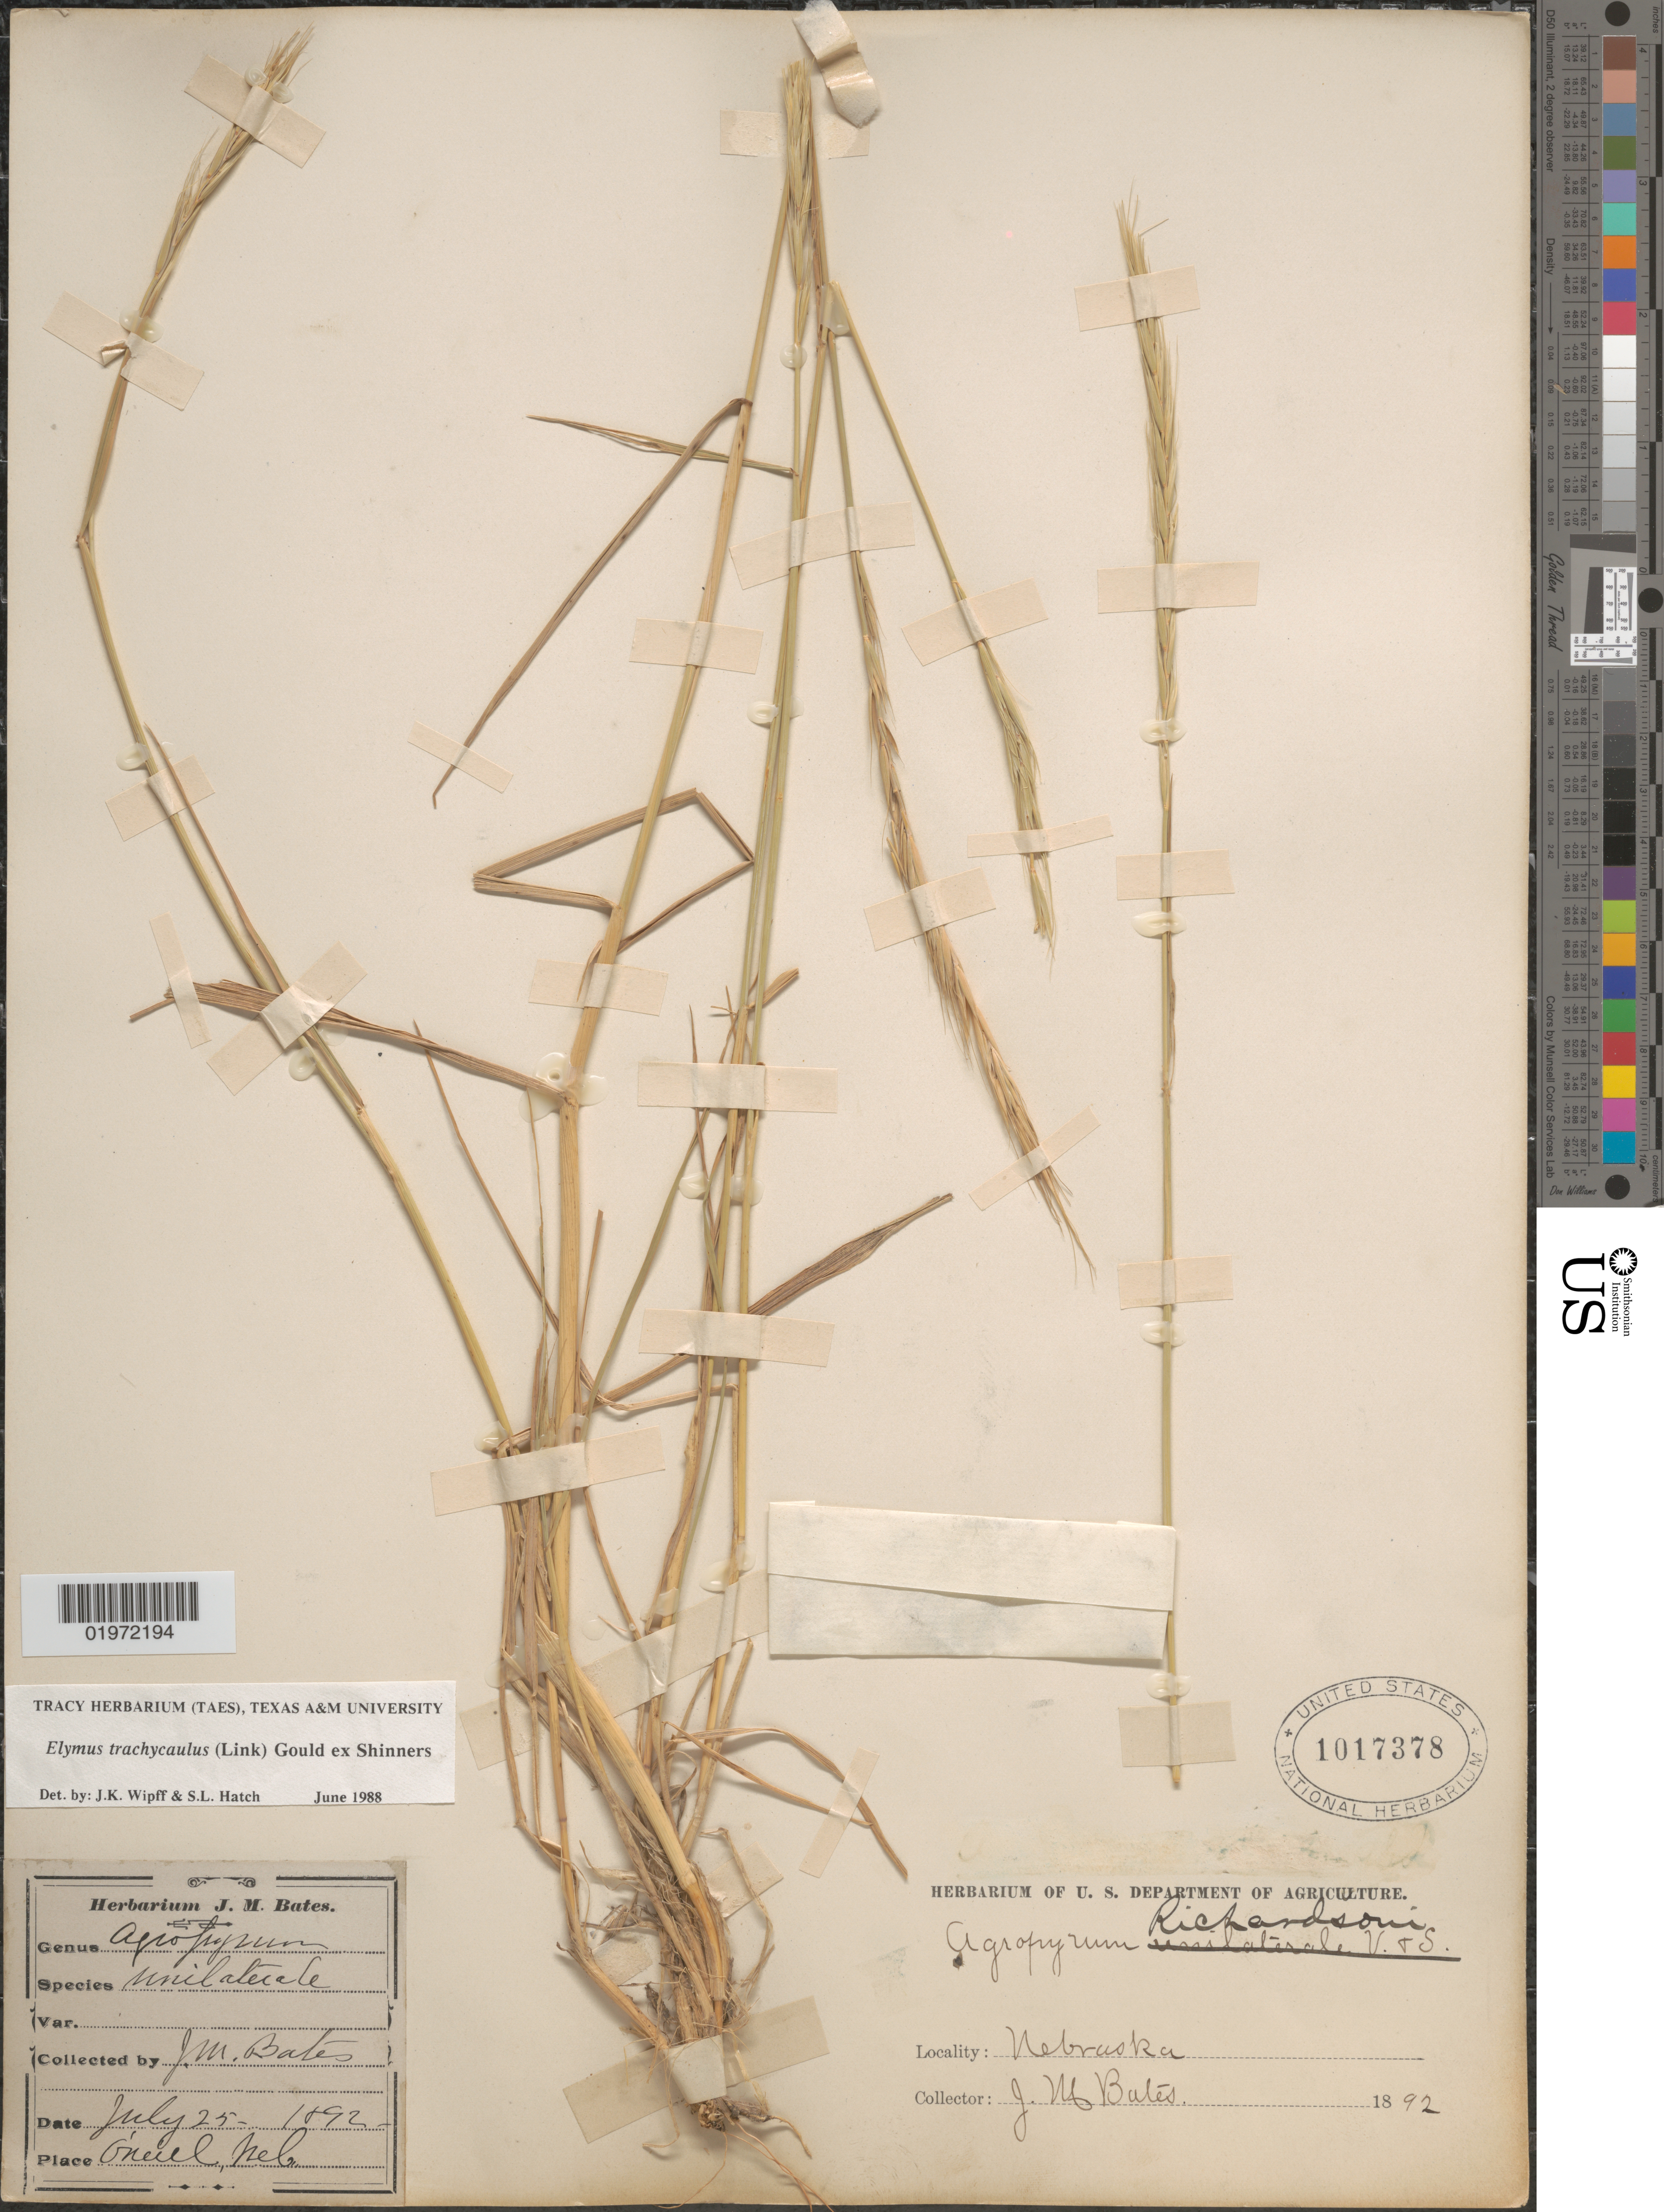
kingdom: Plantae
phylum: Tracheophyta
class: Liliopsida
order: Poales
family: Poaceae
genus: Elymus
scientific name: Elymus trachycaulus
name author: (Link) Gould ex Shinners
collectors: J. Bates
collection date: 1892-07-25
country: United States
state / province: Nebraska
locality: O'Neill.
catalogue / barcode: US 1017378